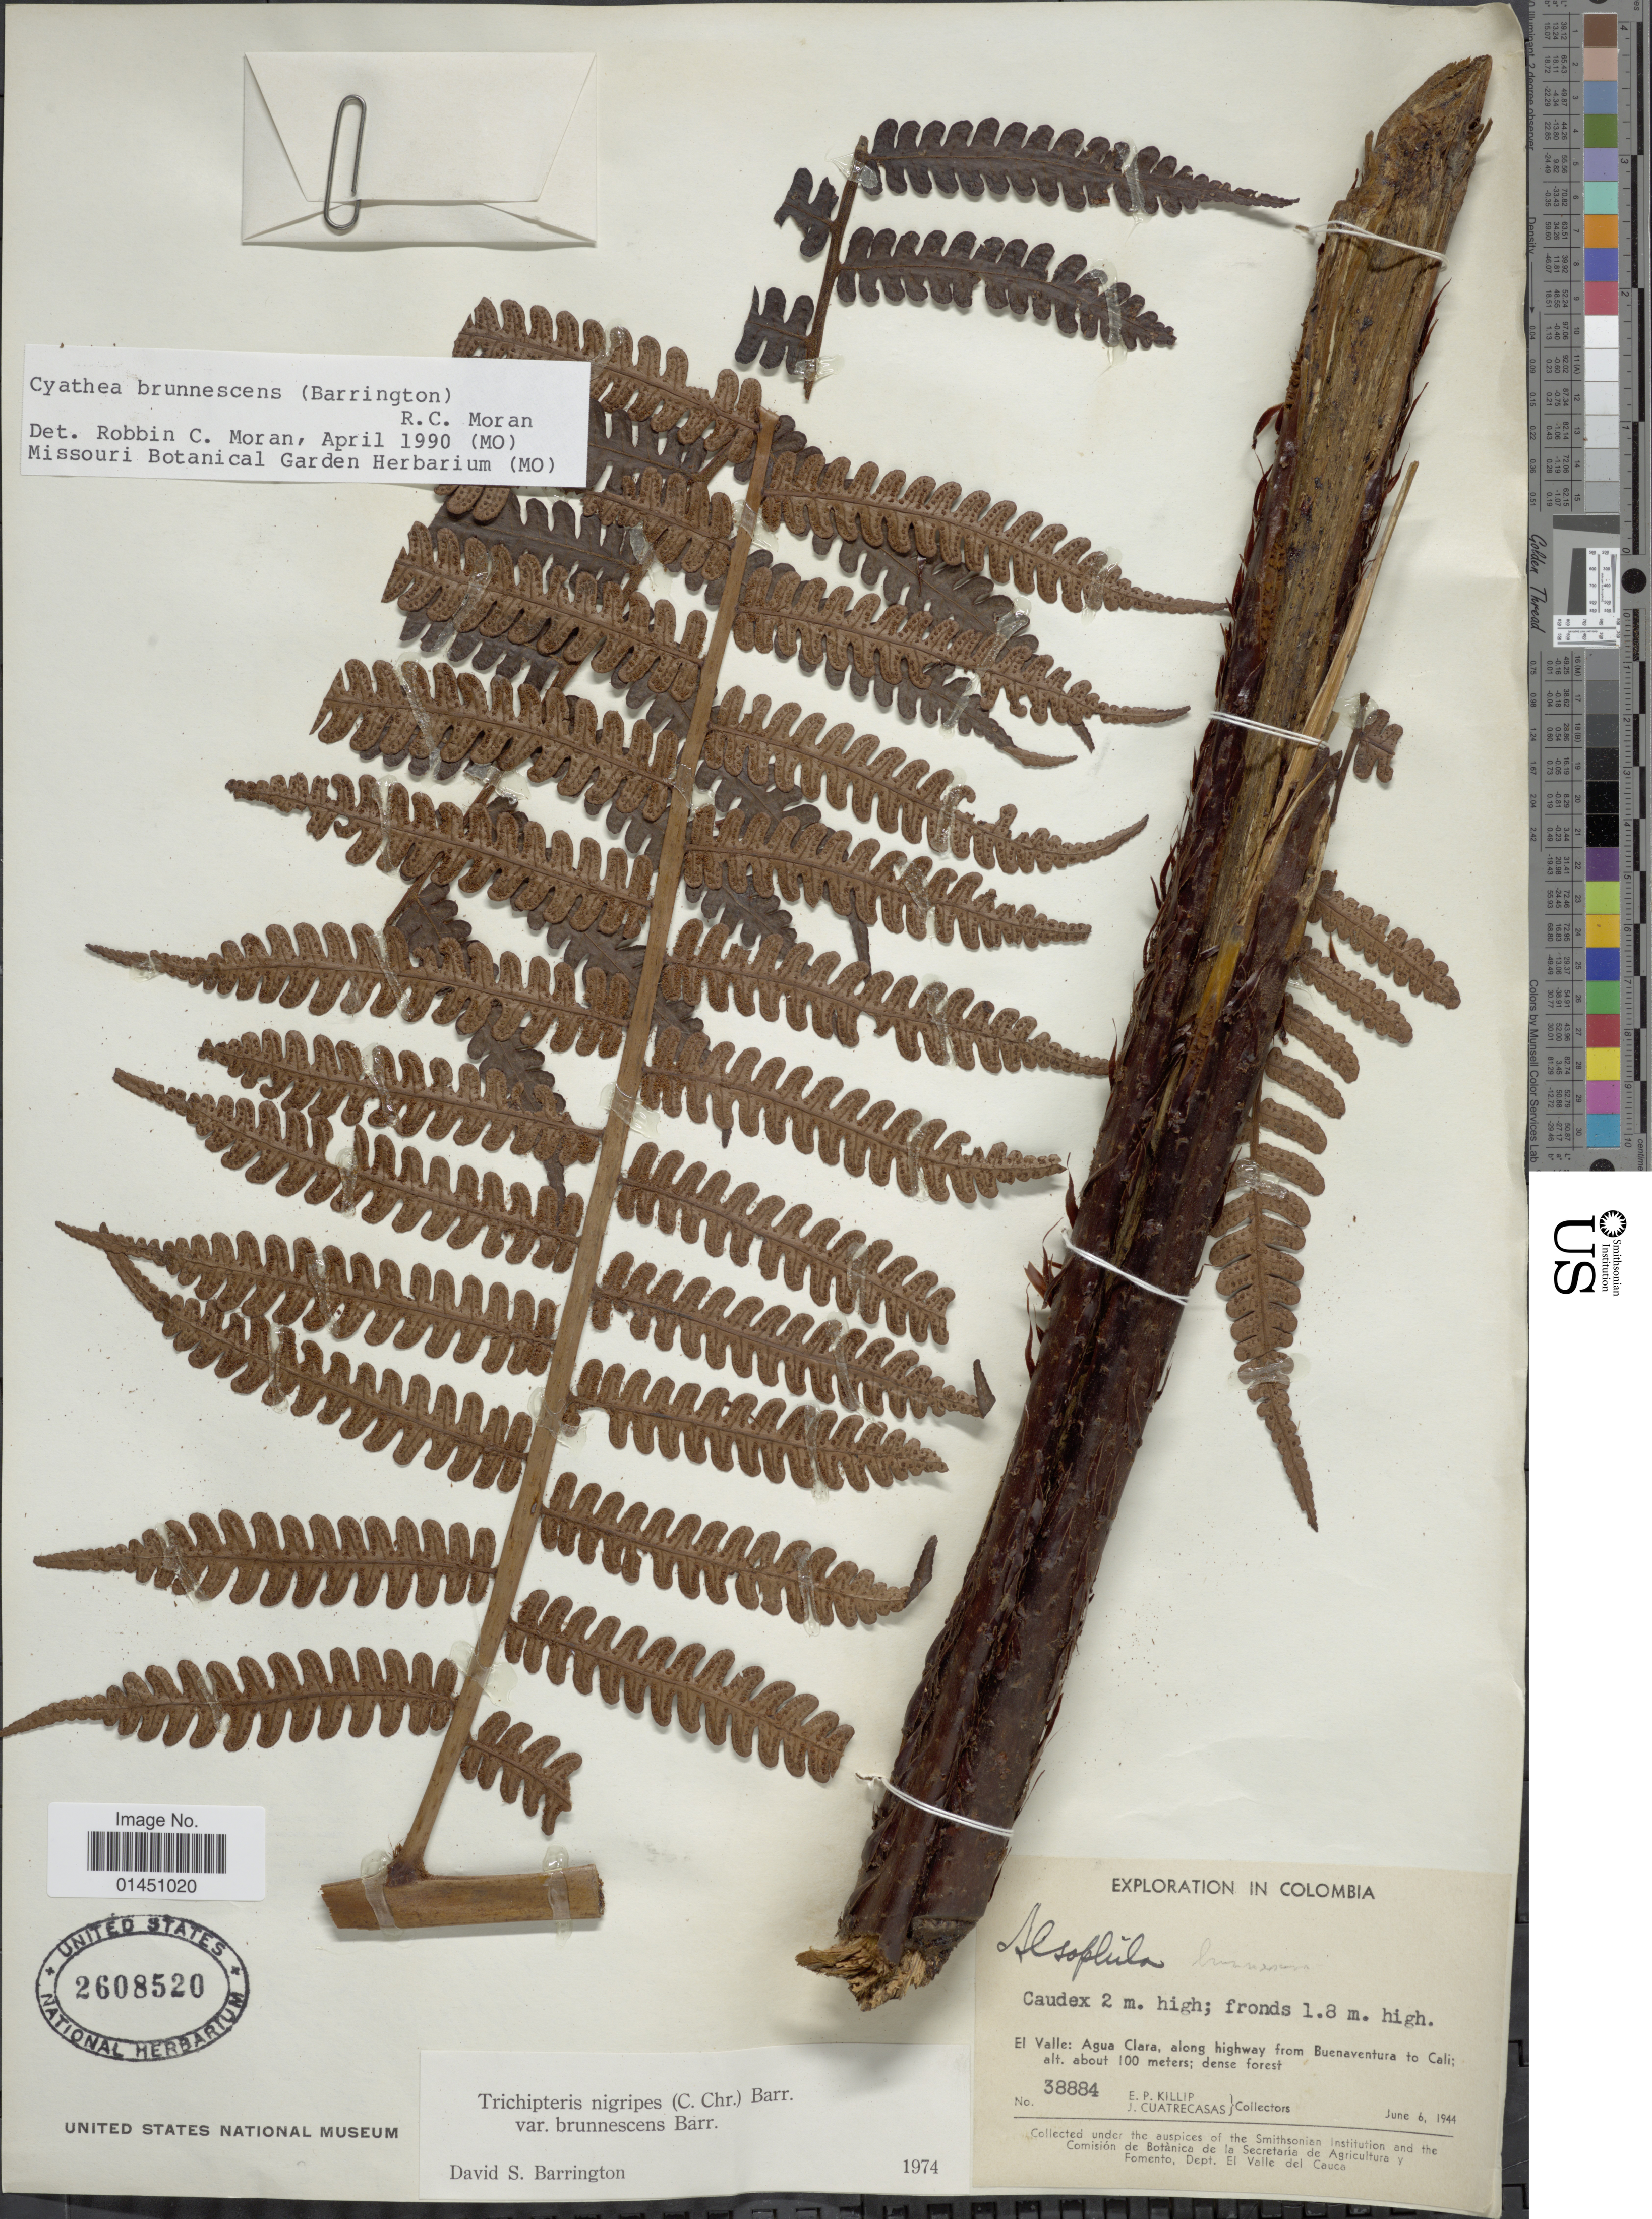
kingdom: Plantae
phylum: Tracheophyta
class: Polypodiopsida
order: Cyatheales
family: Cyatheaceae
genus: Cyathea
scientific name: Cyathea brunnescens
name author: (Barrington) R.C. Moran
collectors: E. P. Killip & J. Cuatrecasas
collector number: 38884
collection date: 1944-06-06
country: Colombia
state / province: Valle del Cauca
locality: El Valle: Agua Clara, along highway from Buenventura to Cali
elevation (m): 100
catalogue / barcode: US 2608520